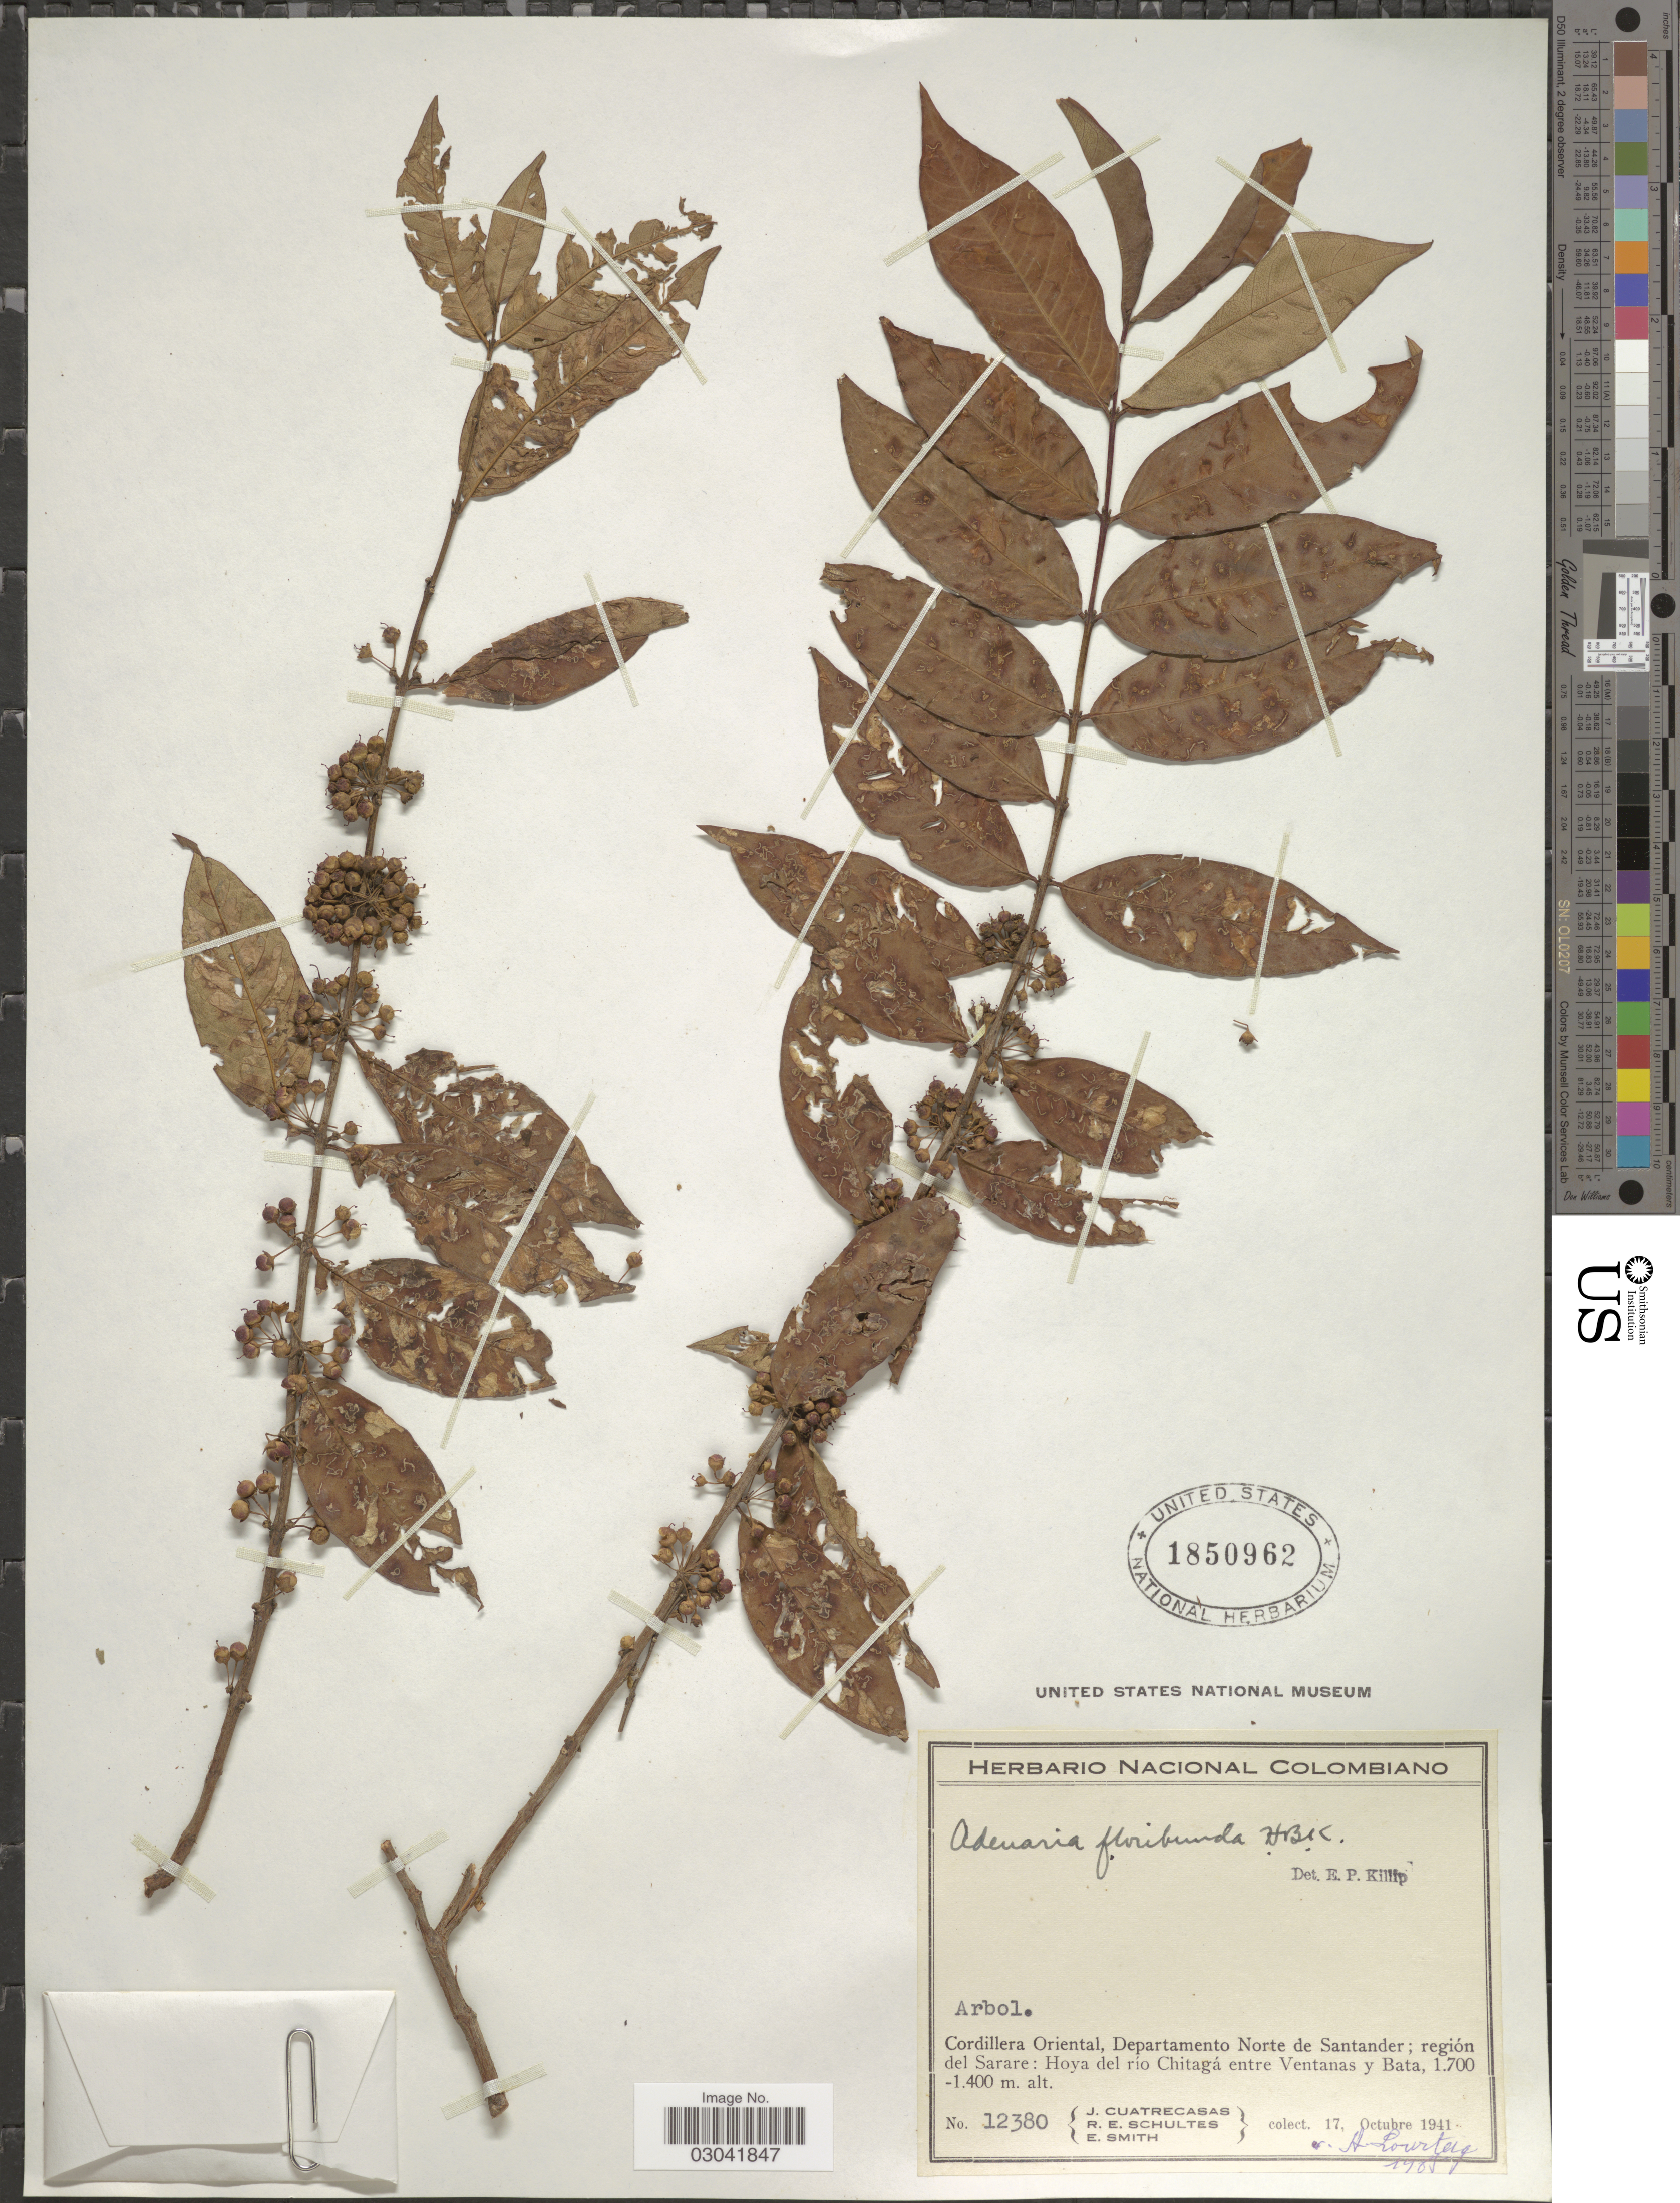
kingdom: Plantae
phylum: Tracheophyta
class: Magnoliopsida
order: Myrtales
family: Lythraceae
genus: Adenaria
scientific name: Adenaria floribunda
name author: Kunth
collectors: J. Cuatrecasas, R. E. Schultes & E. Smith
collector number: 12380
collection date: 1941-10-17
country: Colombia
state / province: Norte de Santander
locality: Cordillera Oriental, Departamento Norte de Santander; región del Sarare: Hoya del río Chitagá entre Ventanas y Bata.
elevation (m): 1400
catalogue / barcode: US 1850962